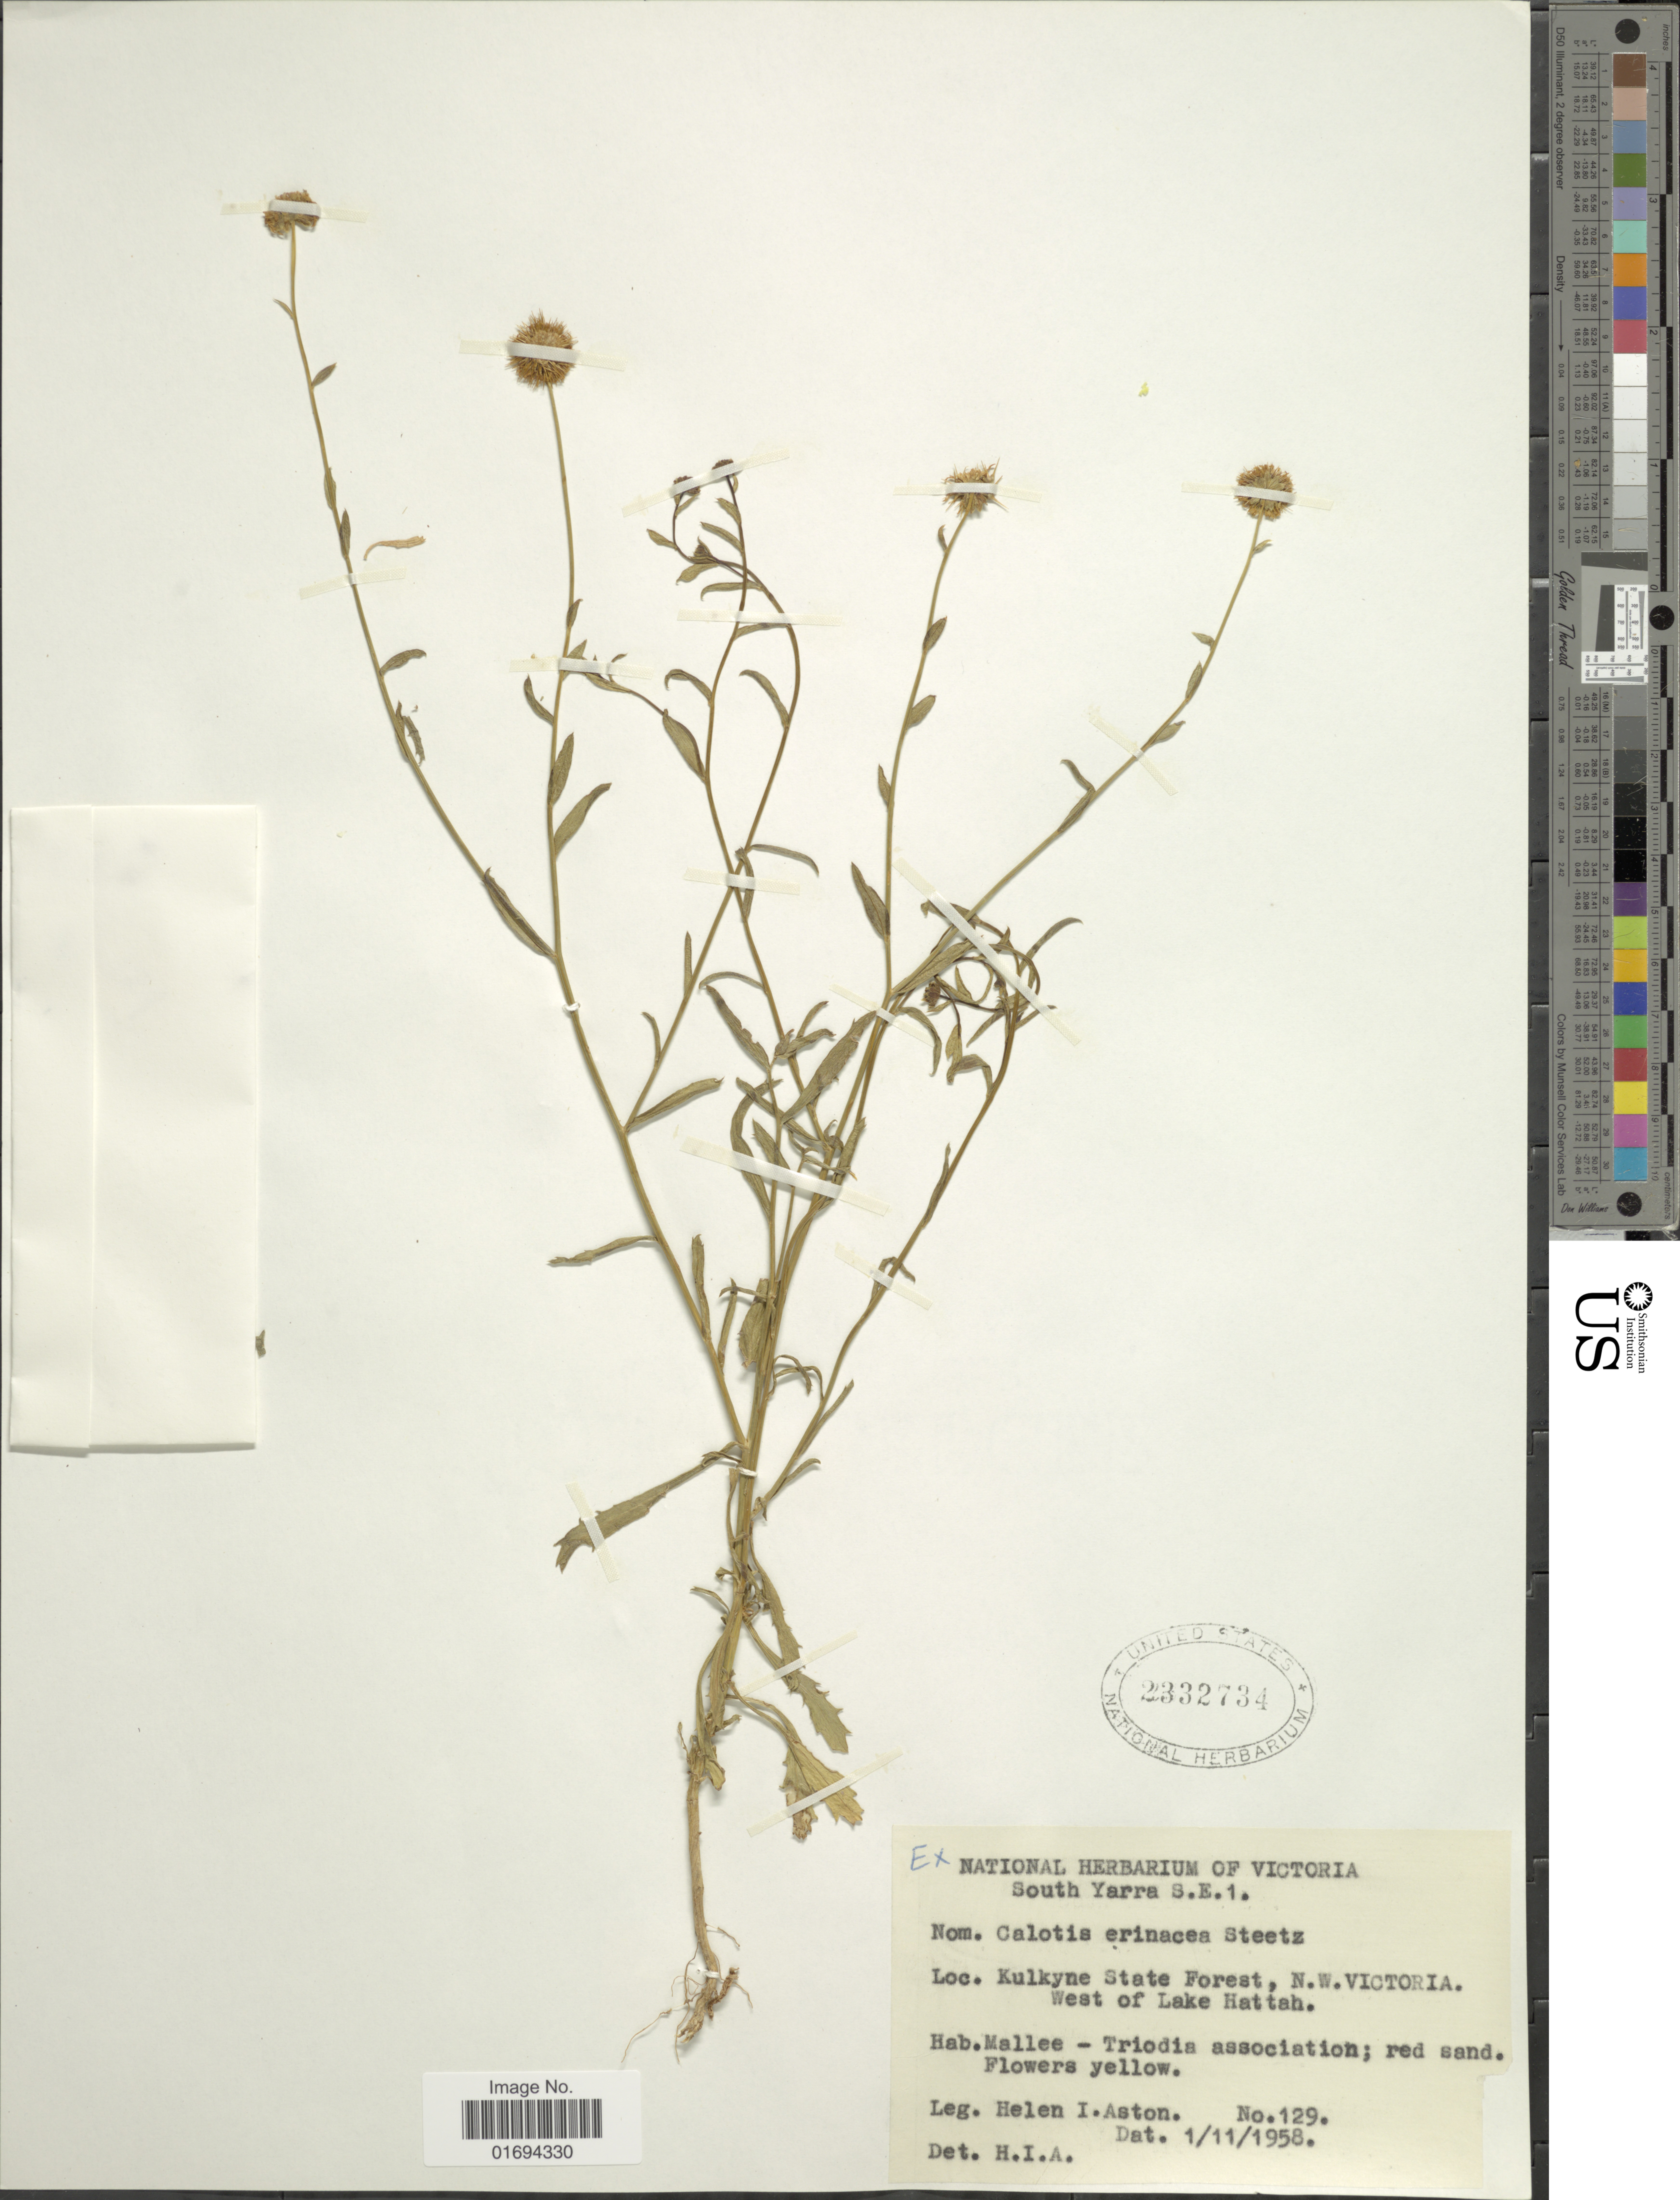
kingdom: Plantae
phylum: Tracheophyta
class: Magnoliopsida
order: Asterales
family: Asteraceae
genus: Calotis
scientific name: Calotis erinacea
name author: Steetz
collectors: H. I. Aston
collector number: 129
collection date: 1958-11-01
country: Australia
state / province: Victoria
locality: Kulkyne State Forest, N. W. Victoria, West of Lake Hattah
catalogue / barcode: US 2332734